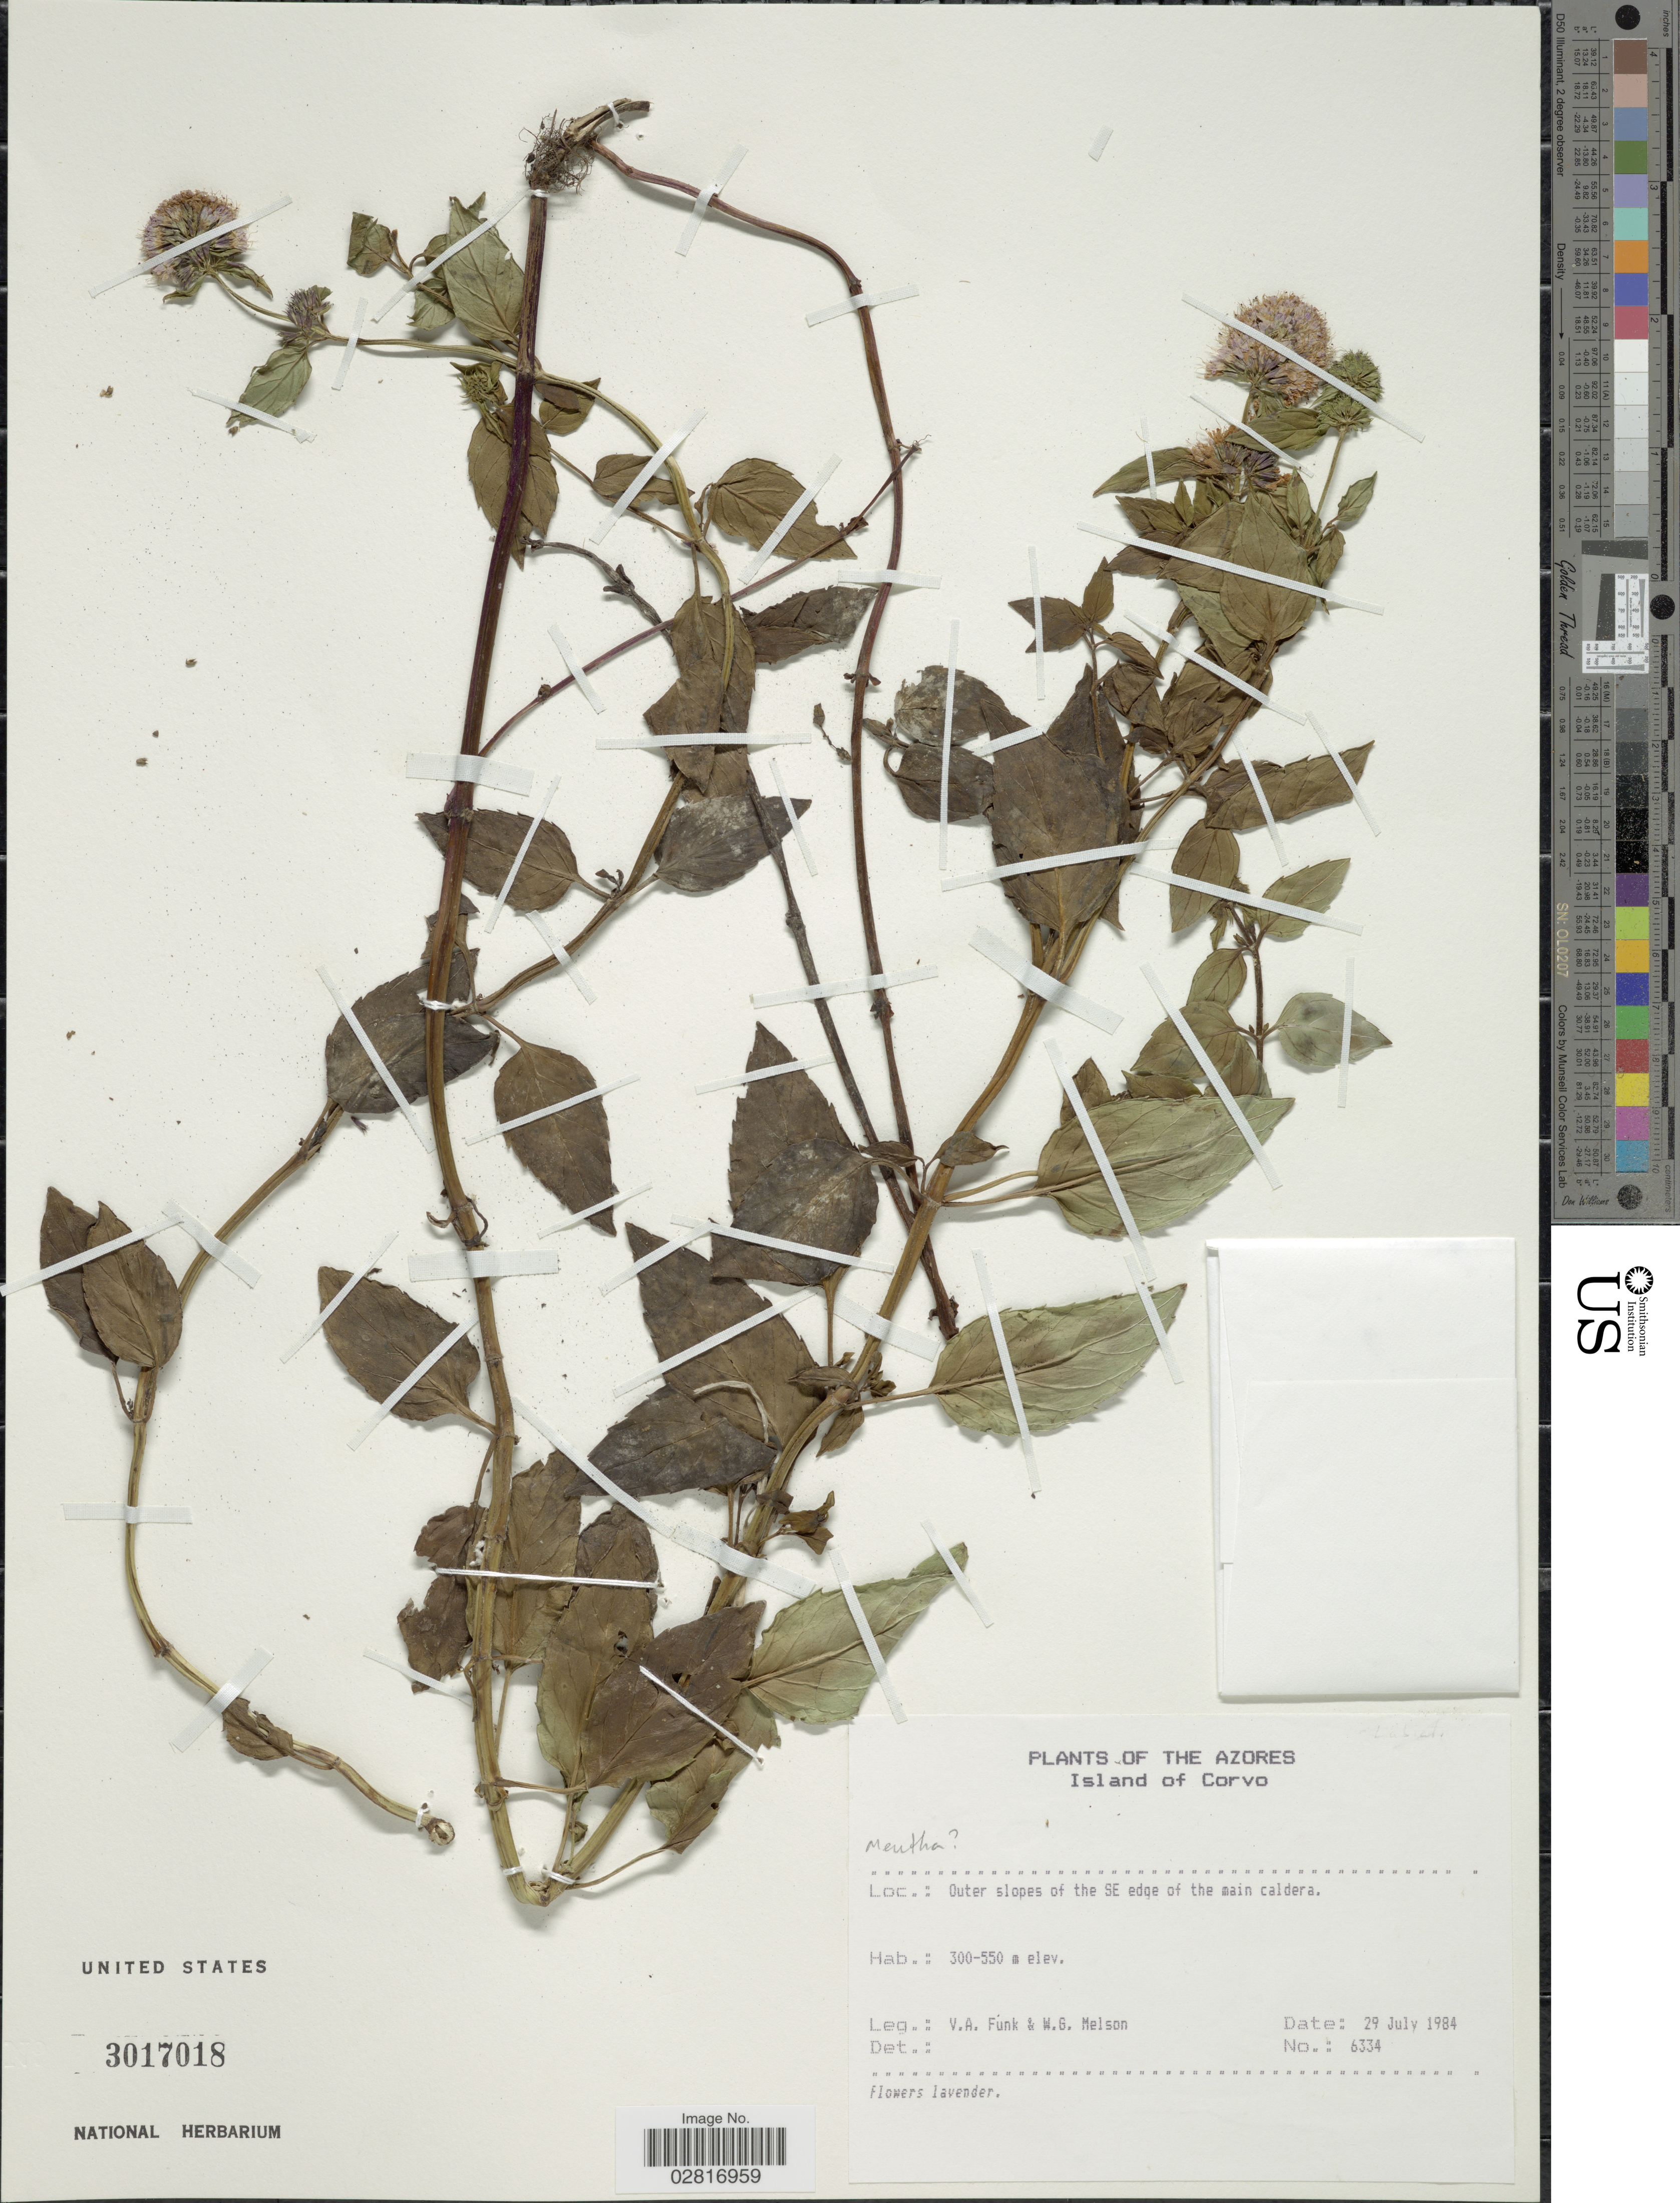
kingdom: Plantae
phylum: Tracheophyta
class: Magnoliopsida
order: Lamiales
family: Lamiaceae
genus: Mentha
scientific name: Mentha sp.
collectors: V. Funk & W. Melson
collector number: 6334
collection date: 1984-07-29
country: Portugal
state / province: Azores (Aut. Reg.)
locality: Island of Corvo, Outer slopes of the Se edge of the main caldera.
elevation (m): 300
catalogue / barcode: US 3017018